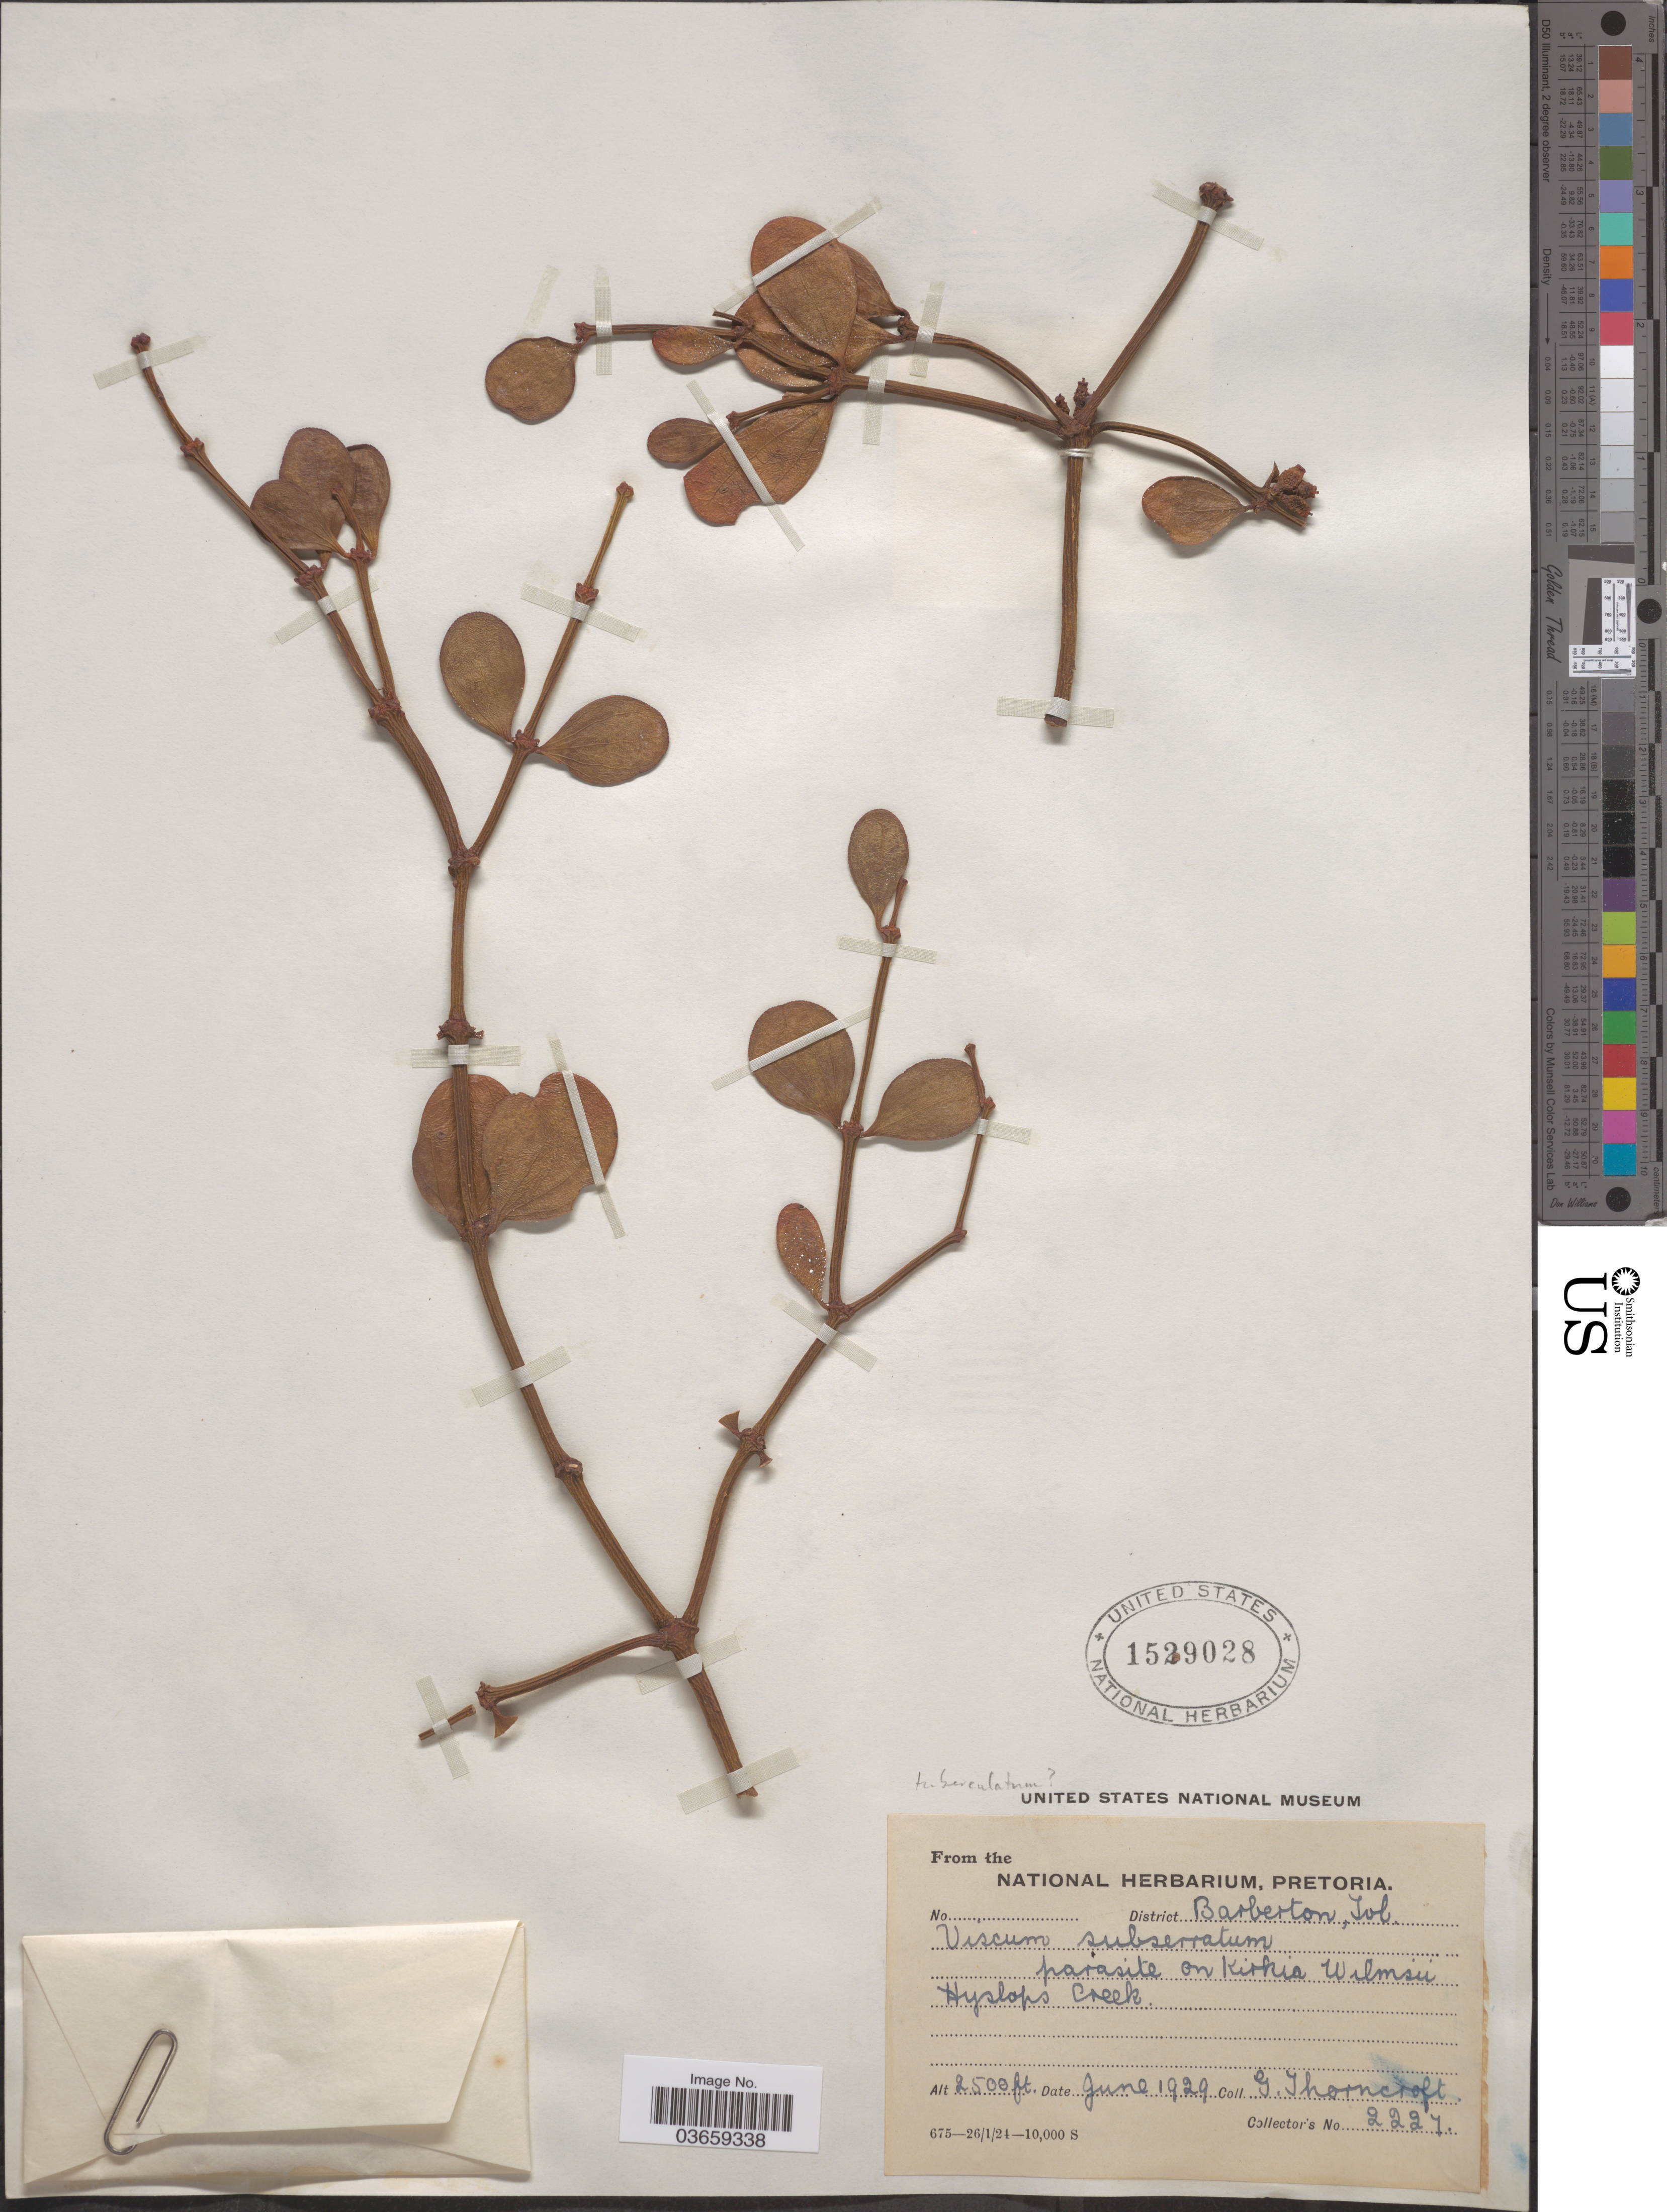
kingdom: Plantae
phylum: Tracheophyta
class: Magnoliopsida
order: Santalales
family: Viscaceae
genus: Viscum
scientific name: Viscum subserratum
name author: Schltr.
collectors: G. Thorncroft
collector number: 2227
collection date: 1929-06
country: South Africa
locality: District Barberton, Tvl. Parasite on Kirkia Wilmsii Hyslops Creek.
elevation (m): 762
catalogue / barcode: US 1529028